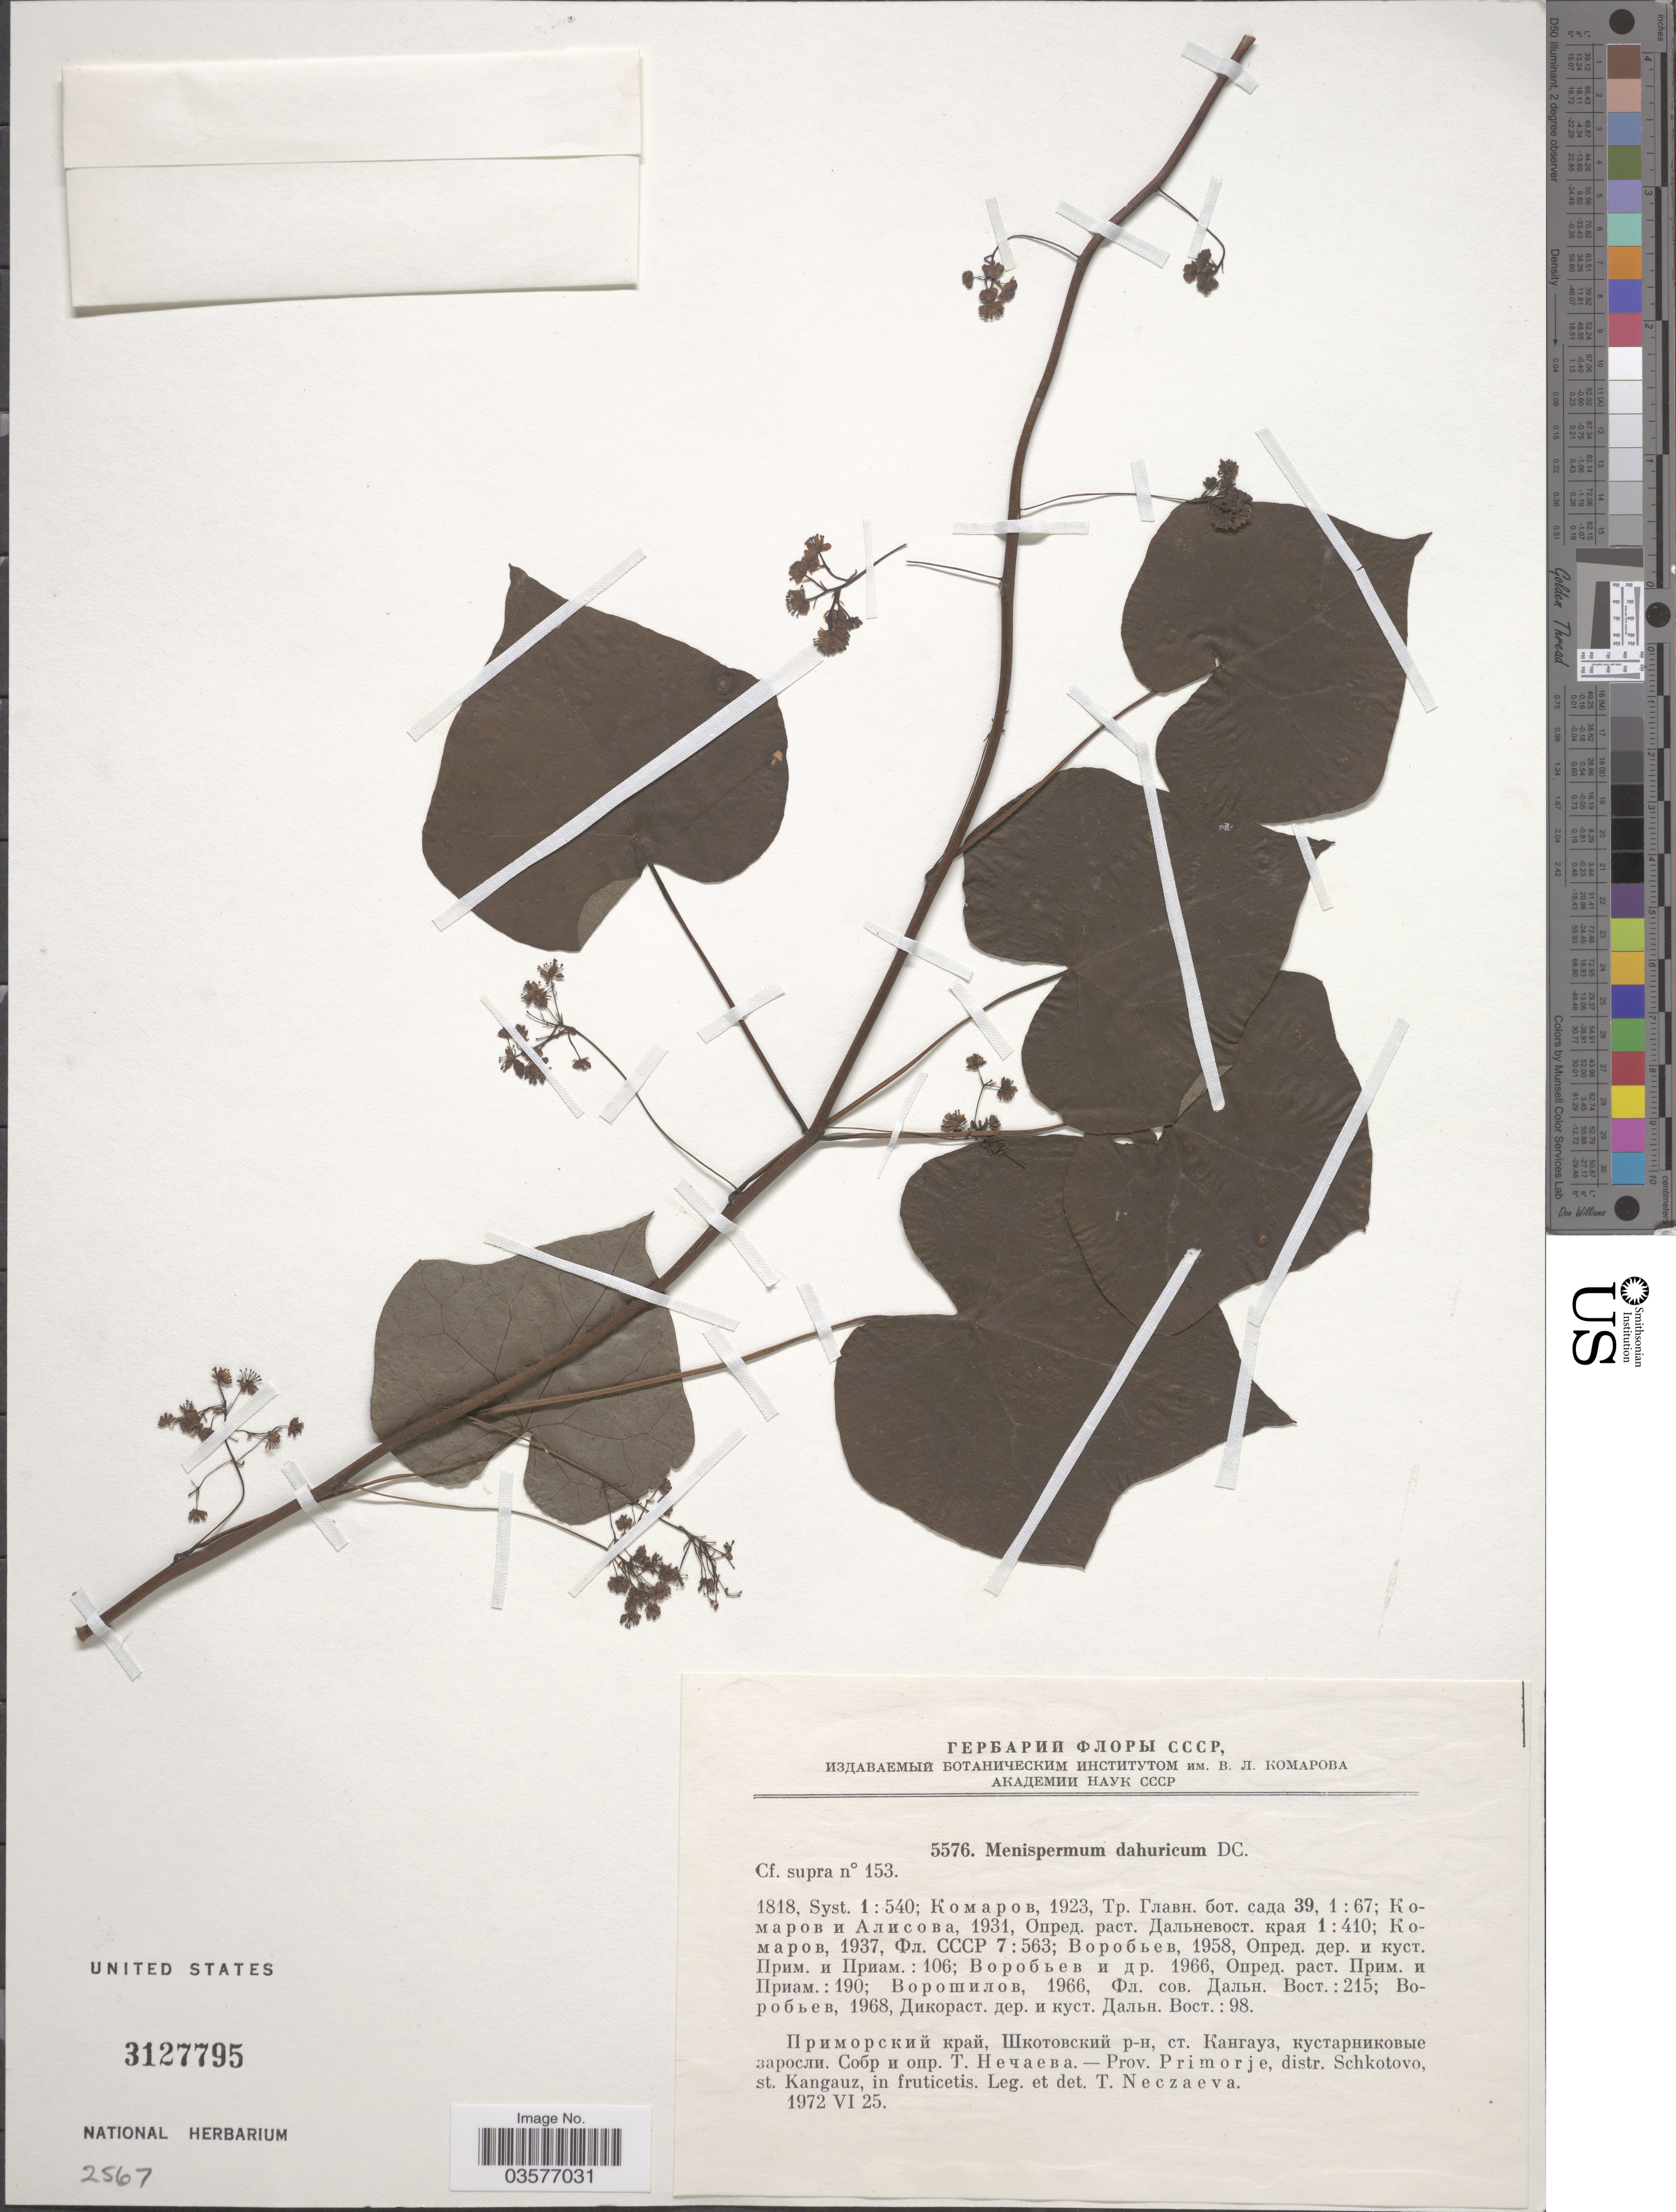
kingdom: Plantae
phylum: Tracheophyta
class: Magnoliopsida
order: Ranunculales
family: Menispermaceae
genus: Menispermum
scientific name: Menispermum dauricum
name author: DC.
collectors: T. Neczaeva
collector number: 5576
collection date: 1972-06-25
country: Russian Federation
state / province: Primorsky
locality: Prov. Primorje, distr. Schkotovo, st. Kangauz, in fruticetis.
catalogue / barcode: US 3127795